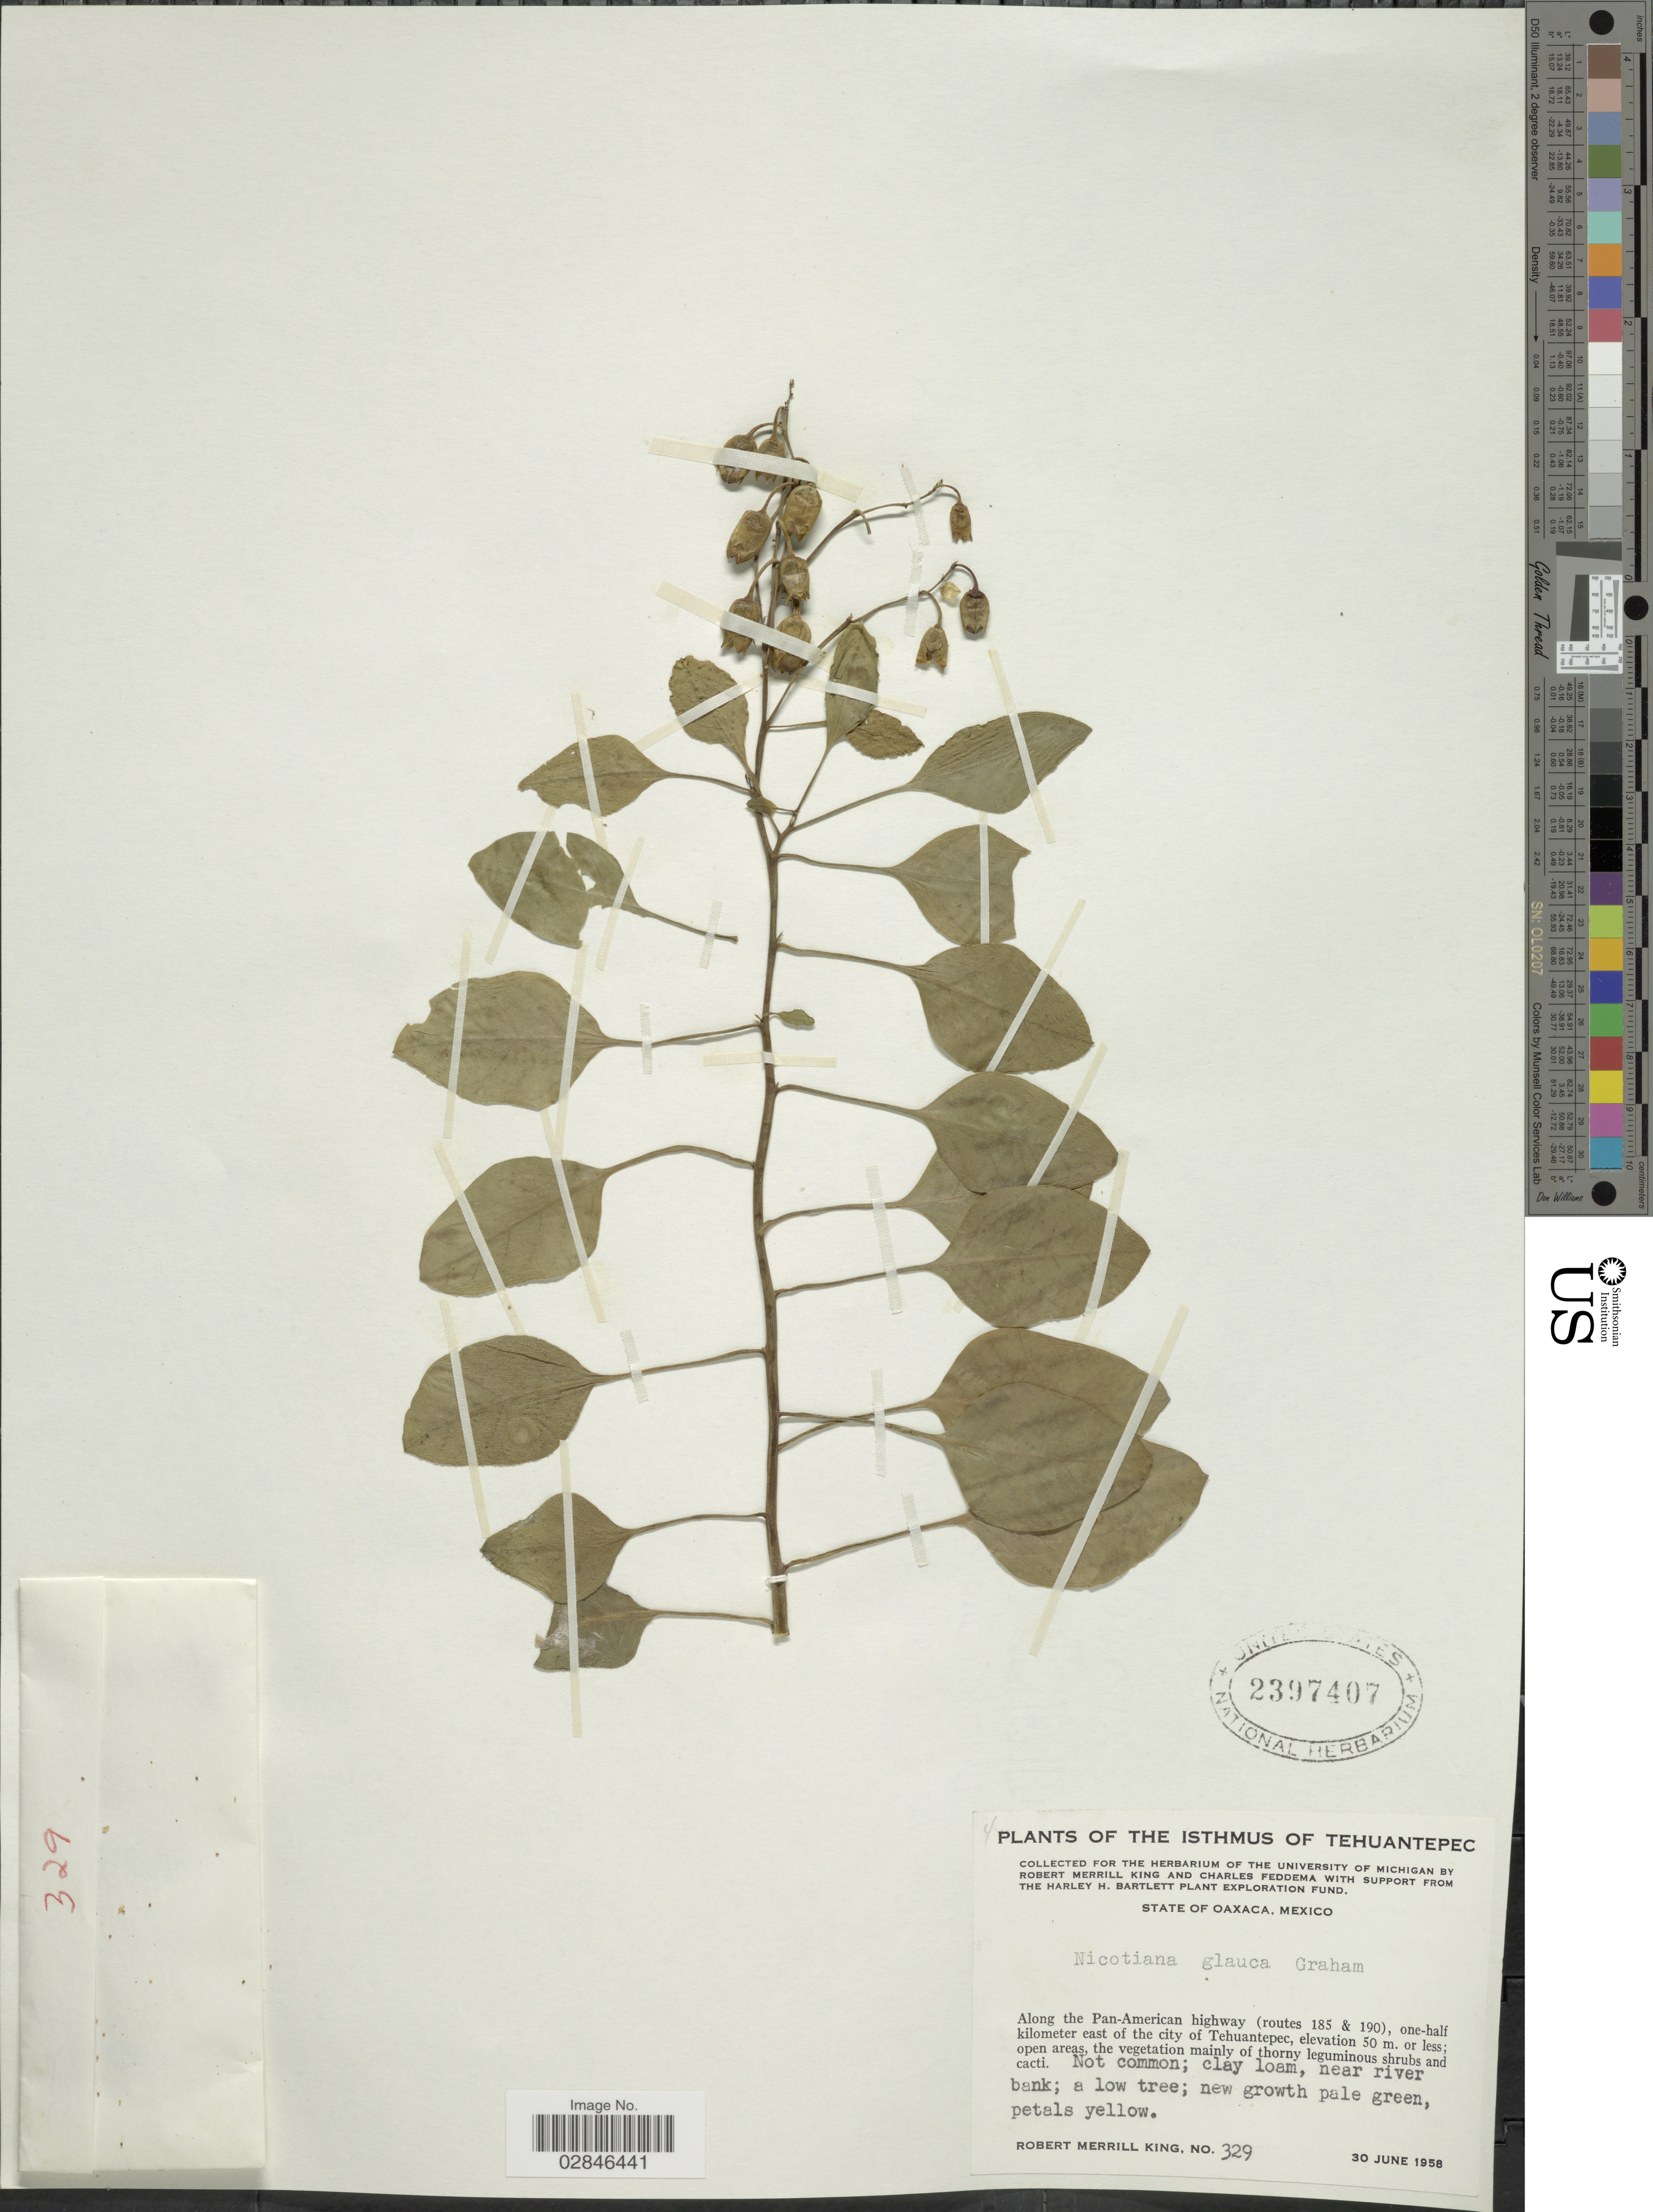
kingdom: Plantae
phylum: Tracheophyta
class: Magnoliopsida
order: Solanales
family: Solanaceae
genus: Nicotiana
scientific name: Nicotiana glauca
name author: Graham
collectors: R. M. King & C. Feddema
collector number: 329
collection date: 1958-06-30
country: Mexico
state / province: Oaxaca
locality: The Isthmus of Tehuantepec. Along the Pan-American highway (routes 185 & 190), one-half kilometer east of the city of Tehuantepec.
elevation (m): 50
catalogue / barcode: US 2397407